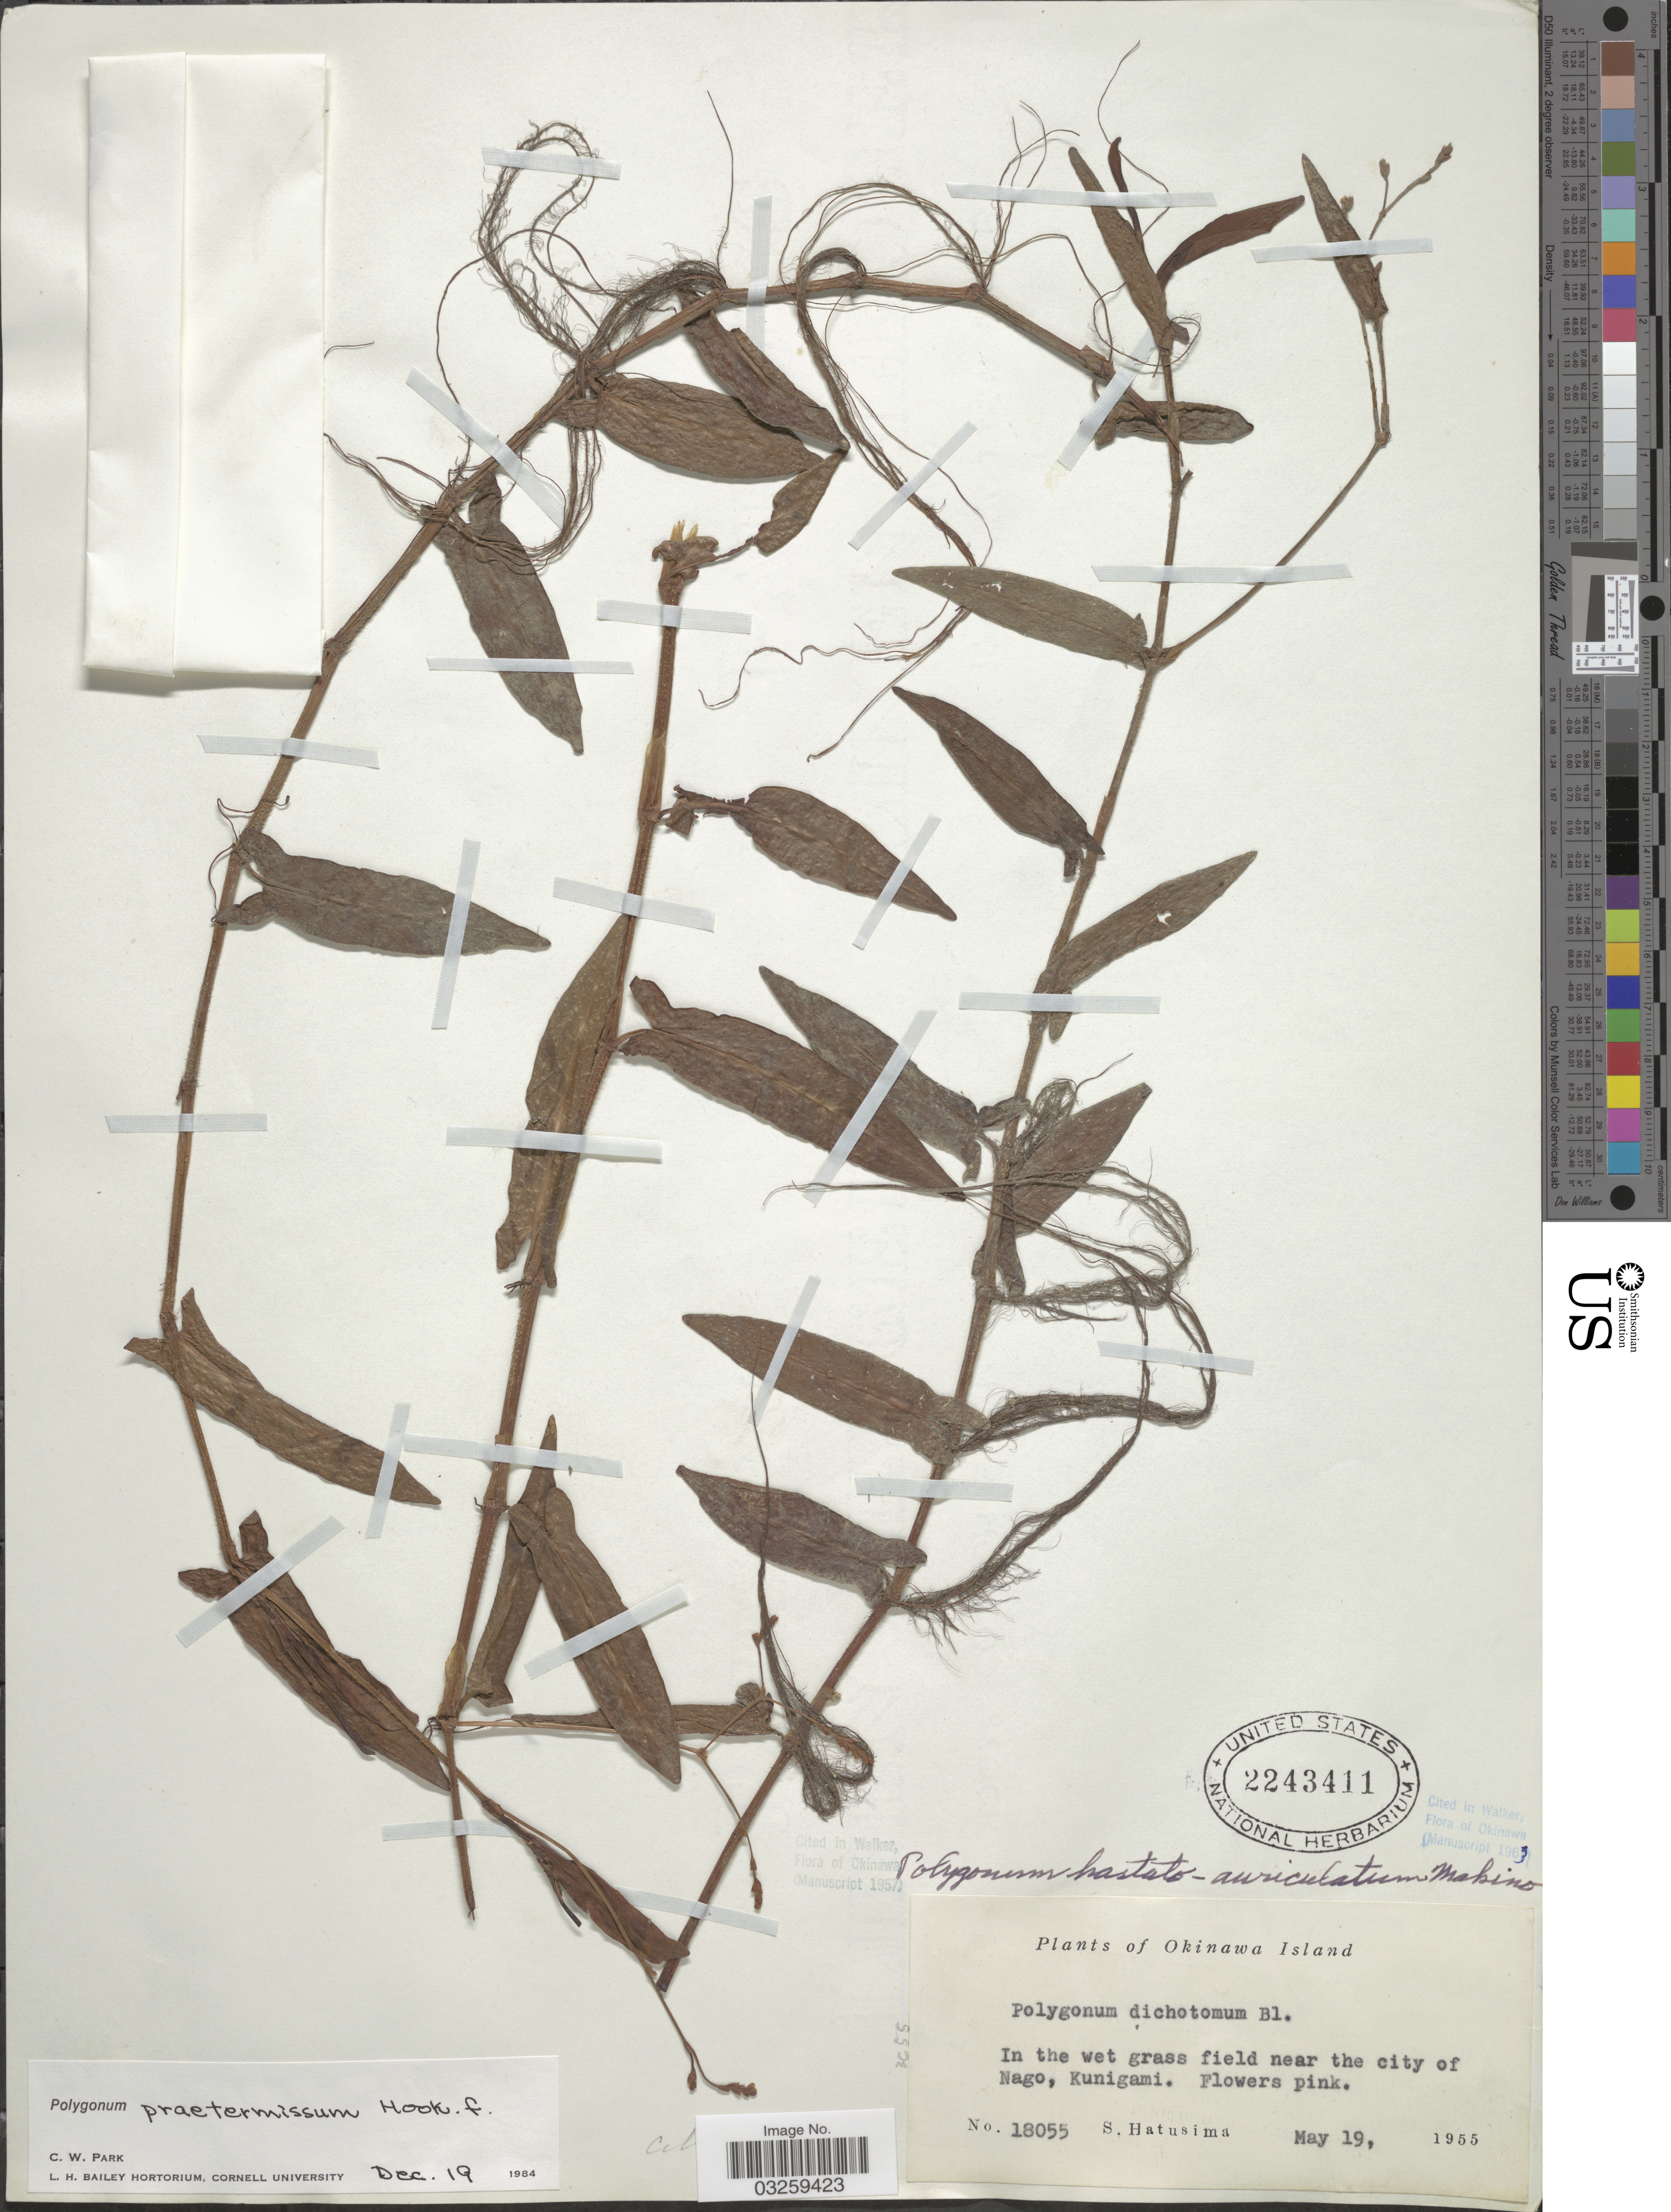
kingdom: Plantae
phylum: Tracheophyta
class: Magnoliopsida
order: Caryophyllales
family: Polygonaceae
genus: Persicaria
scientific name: Persicaria sp.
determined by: Atha, D. E.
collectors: S. Hatusima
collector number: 18055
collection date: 1955-05-19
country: Japan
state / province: Okinawa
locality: Okinawa Island. Near the city of Nago, Kunigami.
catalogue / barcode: US 2243411